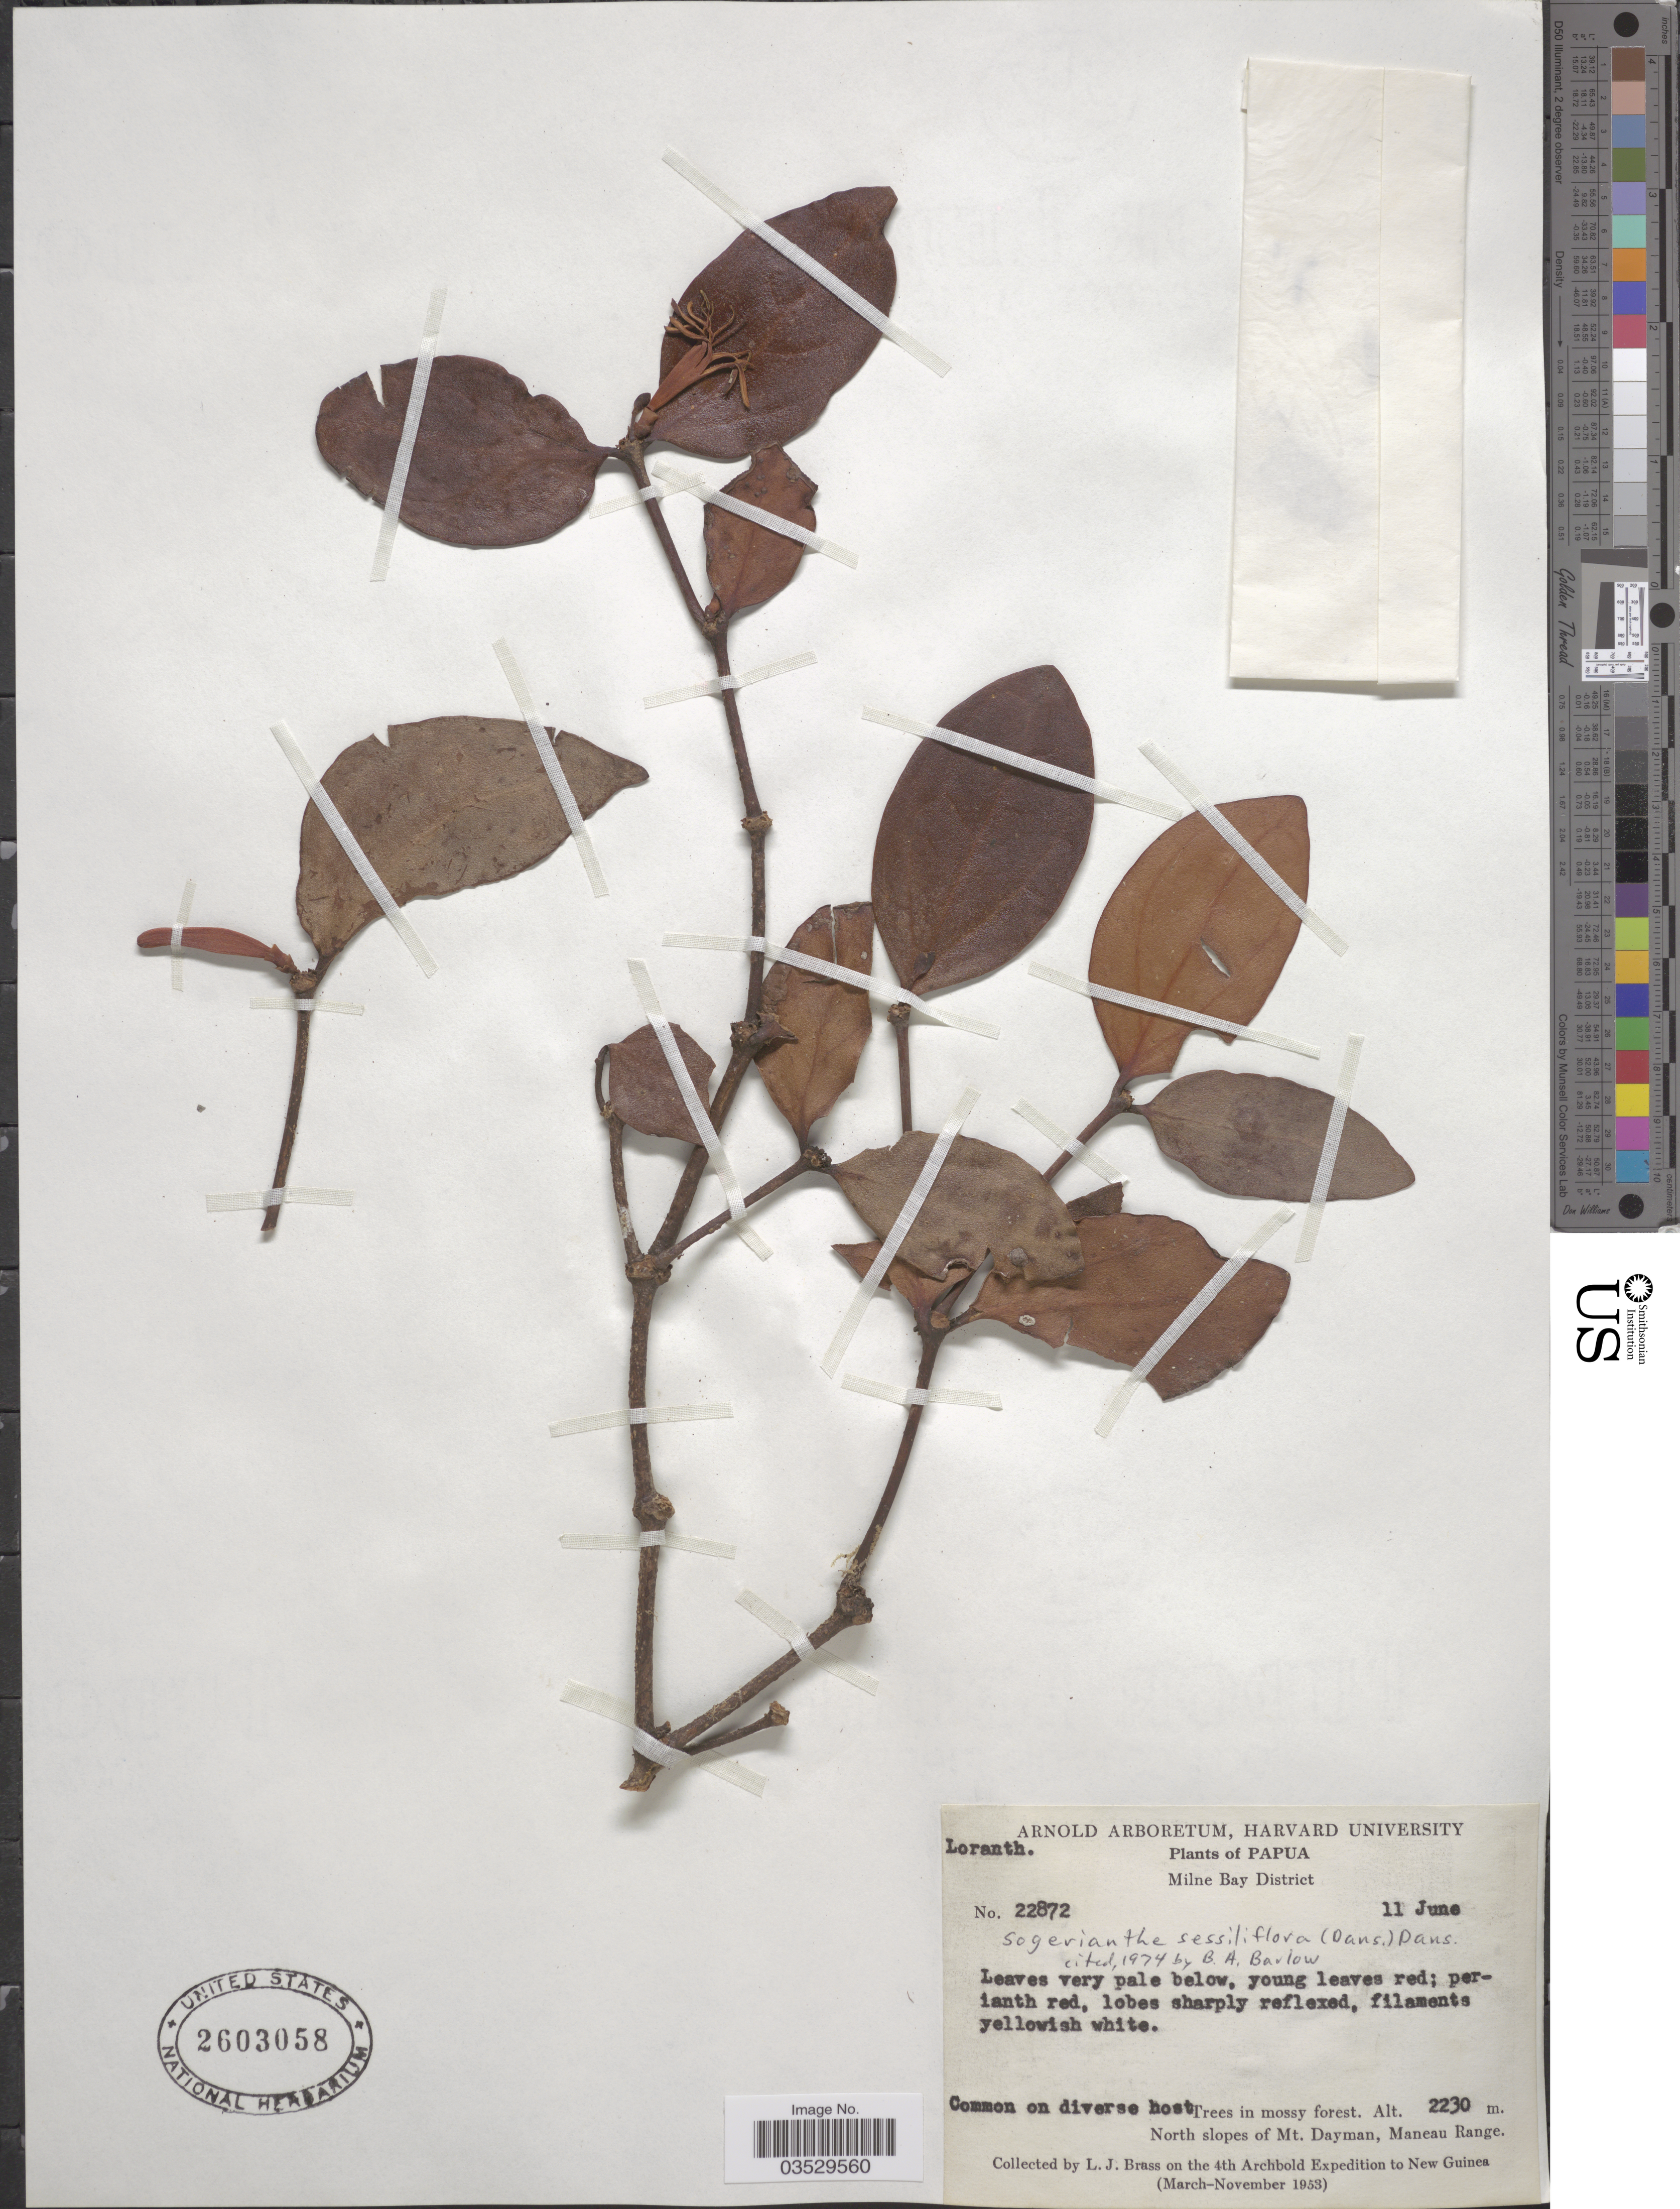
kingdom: Plantae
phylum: Tracheophyta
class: Magnoliopsida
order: Santalales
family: Loranthaceae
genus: Sogerianthe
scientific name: Sogerianthe sessiliflora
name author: (Danser) Danser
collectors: L. J. Brass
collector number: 22872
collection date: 1953-06-11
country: Papua New Guinea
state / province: Milne Bay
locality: Papua. Milne Bay District. North slopes of Mt. Dayman, Maneau Range, New Guinea.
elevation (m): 2230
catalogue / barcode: US 2603058